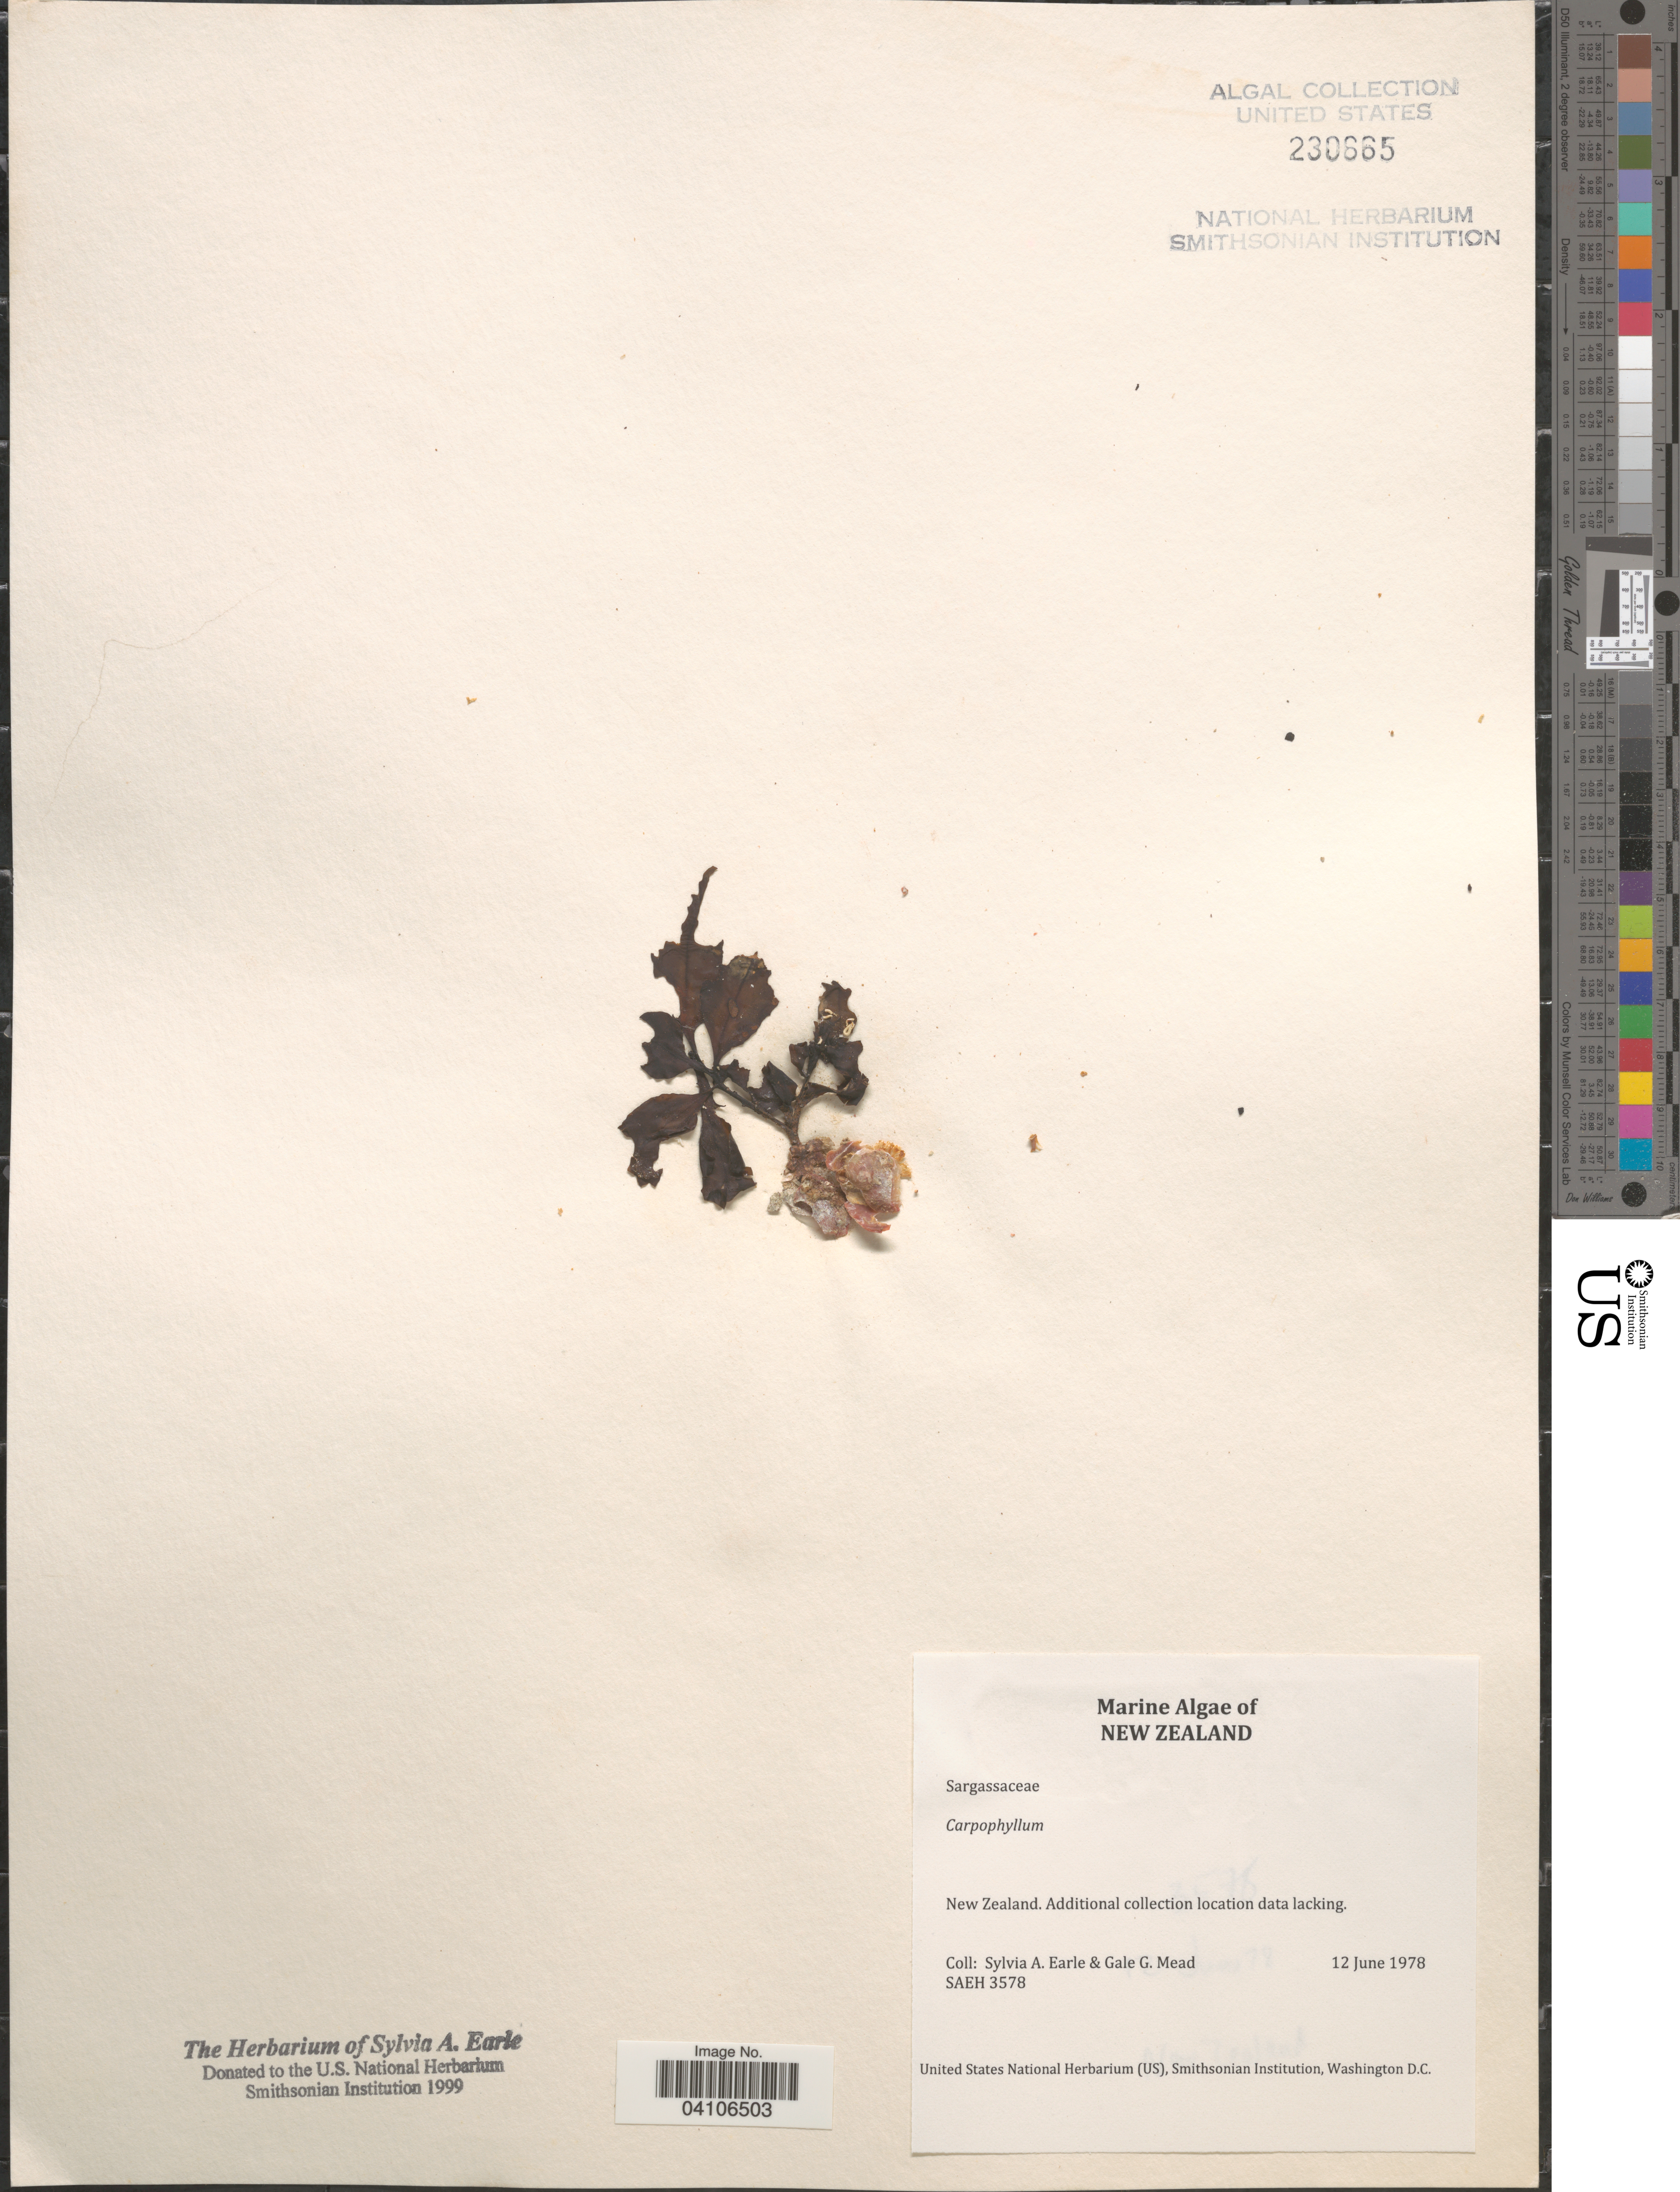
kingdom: Chromista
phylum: Ochrophyta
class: Phaeophyceae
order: Fucales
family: Sargassaceae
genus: Carpophyllum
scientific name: Carpophyllum sp.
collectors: S. A. Earle & G. Mead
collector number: SAEH3578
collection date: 1978-06-12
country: New Zealand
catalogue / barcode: US 230665